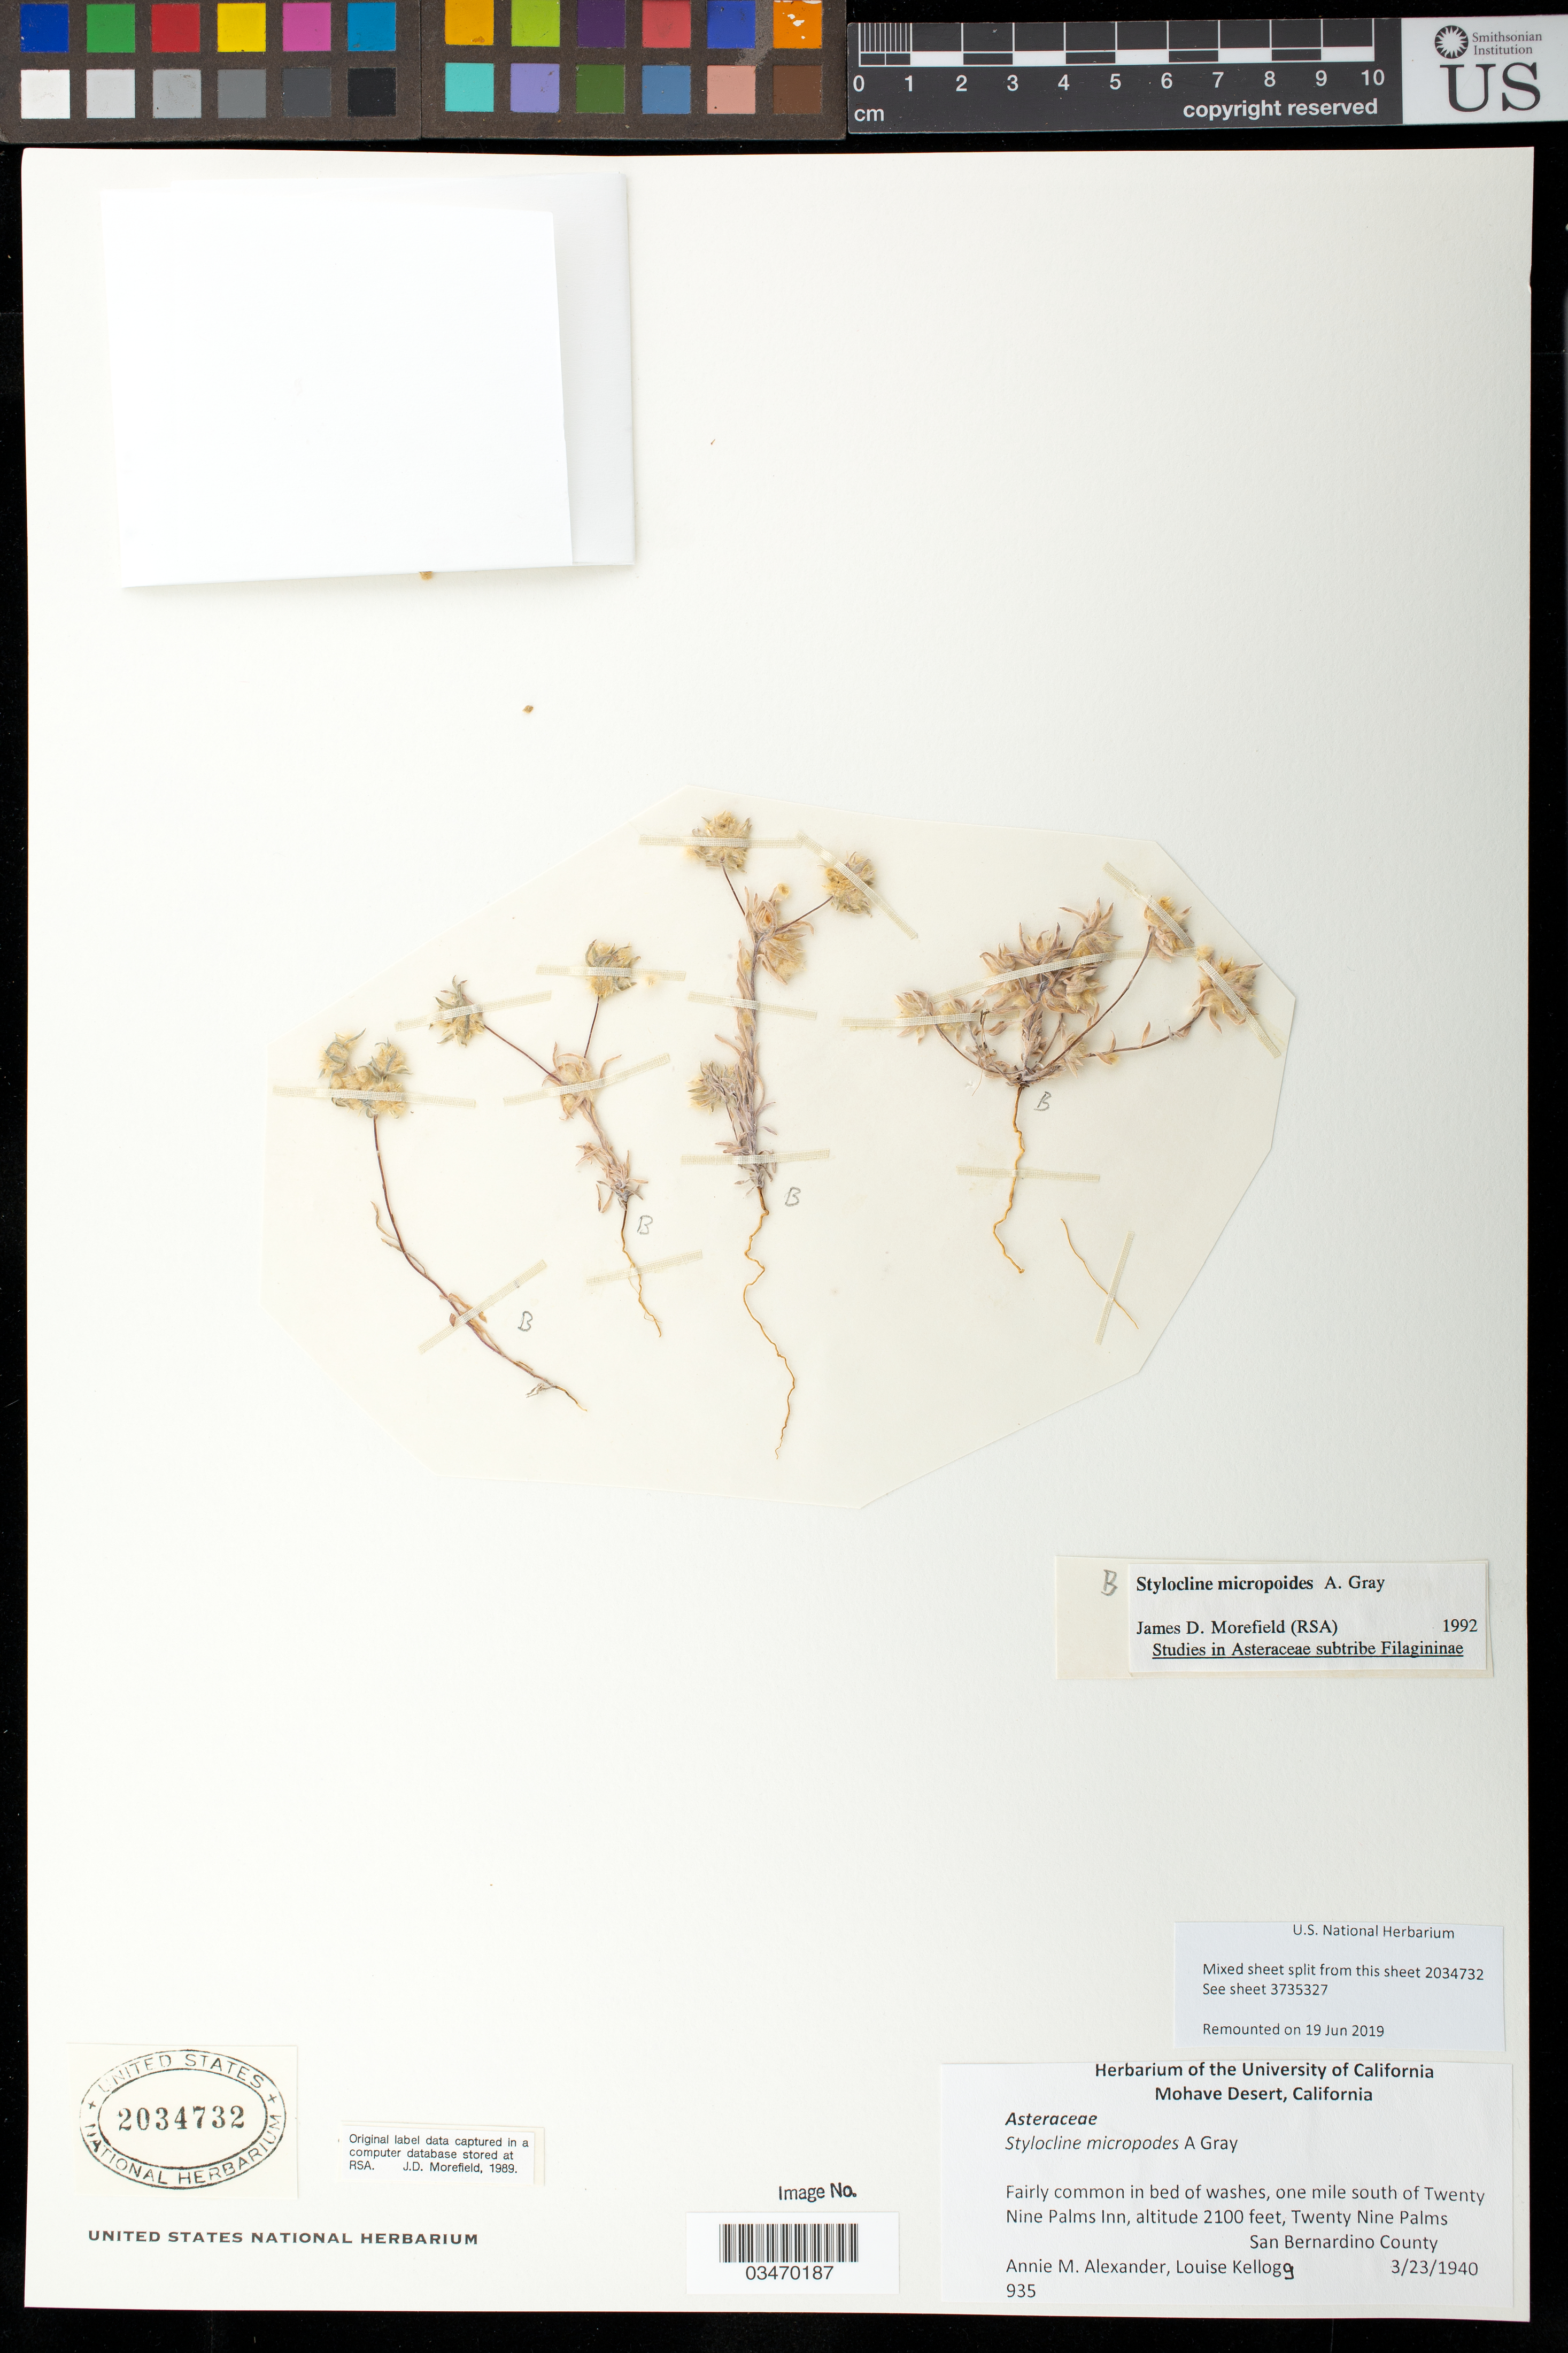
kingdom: Plantae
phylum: Tracheophyta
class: Magnoliopsida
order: Asterales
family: Asteraceae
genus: Stylocline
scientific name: Stylocline micropoides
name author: A. Gray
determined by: Morefield, James D., (RSA), Rancho Santa Ana Botanic Garden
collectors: A. M. Alexander & L. Kellogg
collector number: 935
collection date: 1940-03-23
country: United States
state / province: California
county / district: San Bernardino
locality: Mohave Desert, one mile south of Twenty Nine Palms Inn, Twenty Nine Palms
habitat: Fairly common in bed of washes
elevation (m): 640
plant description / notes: Mixed sheet split from this sheet 2034732. Remounted on 19 Jun 2019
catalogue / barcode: US 2034732